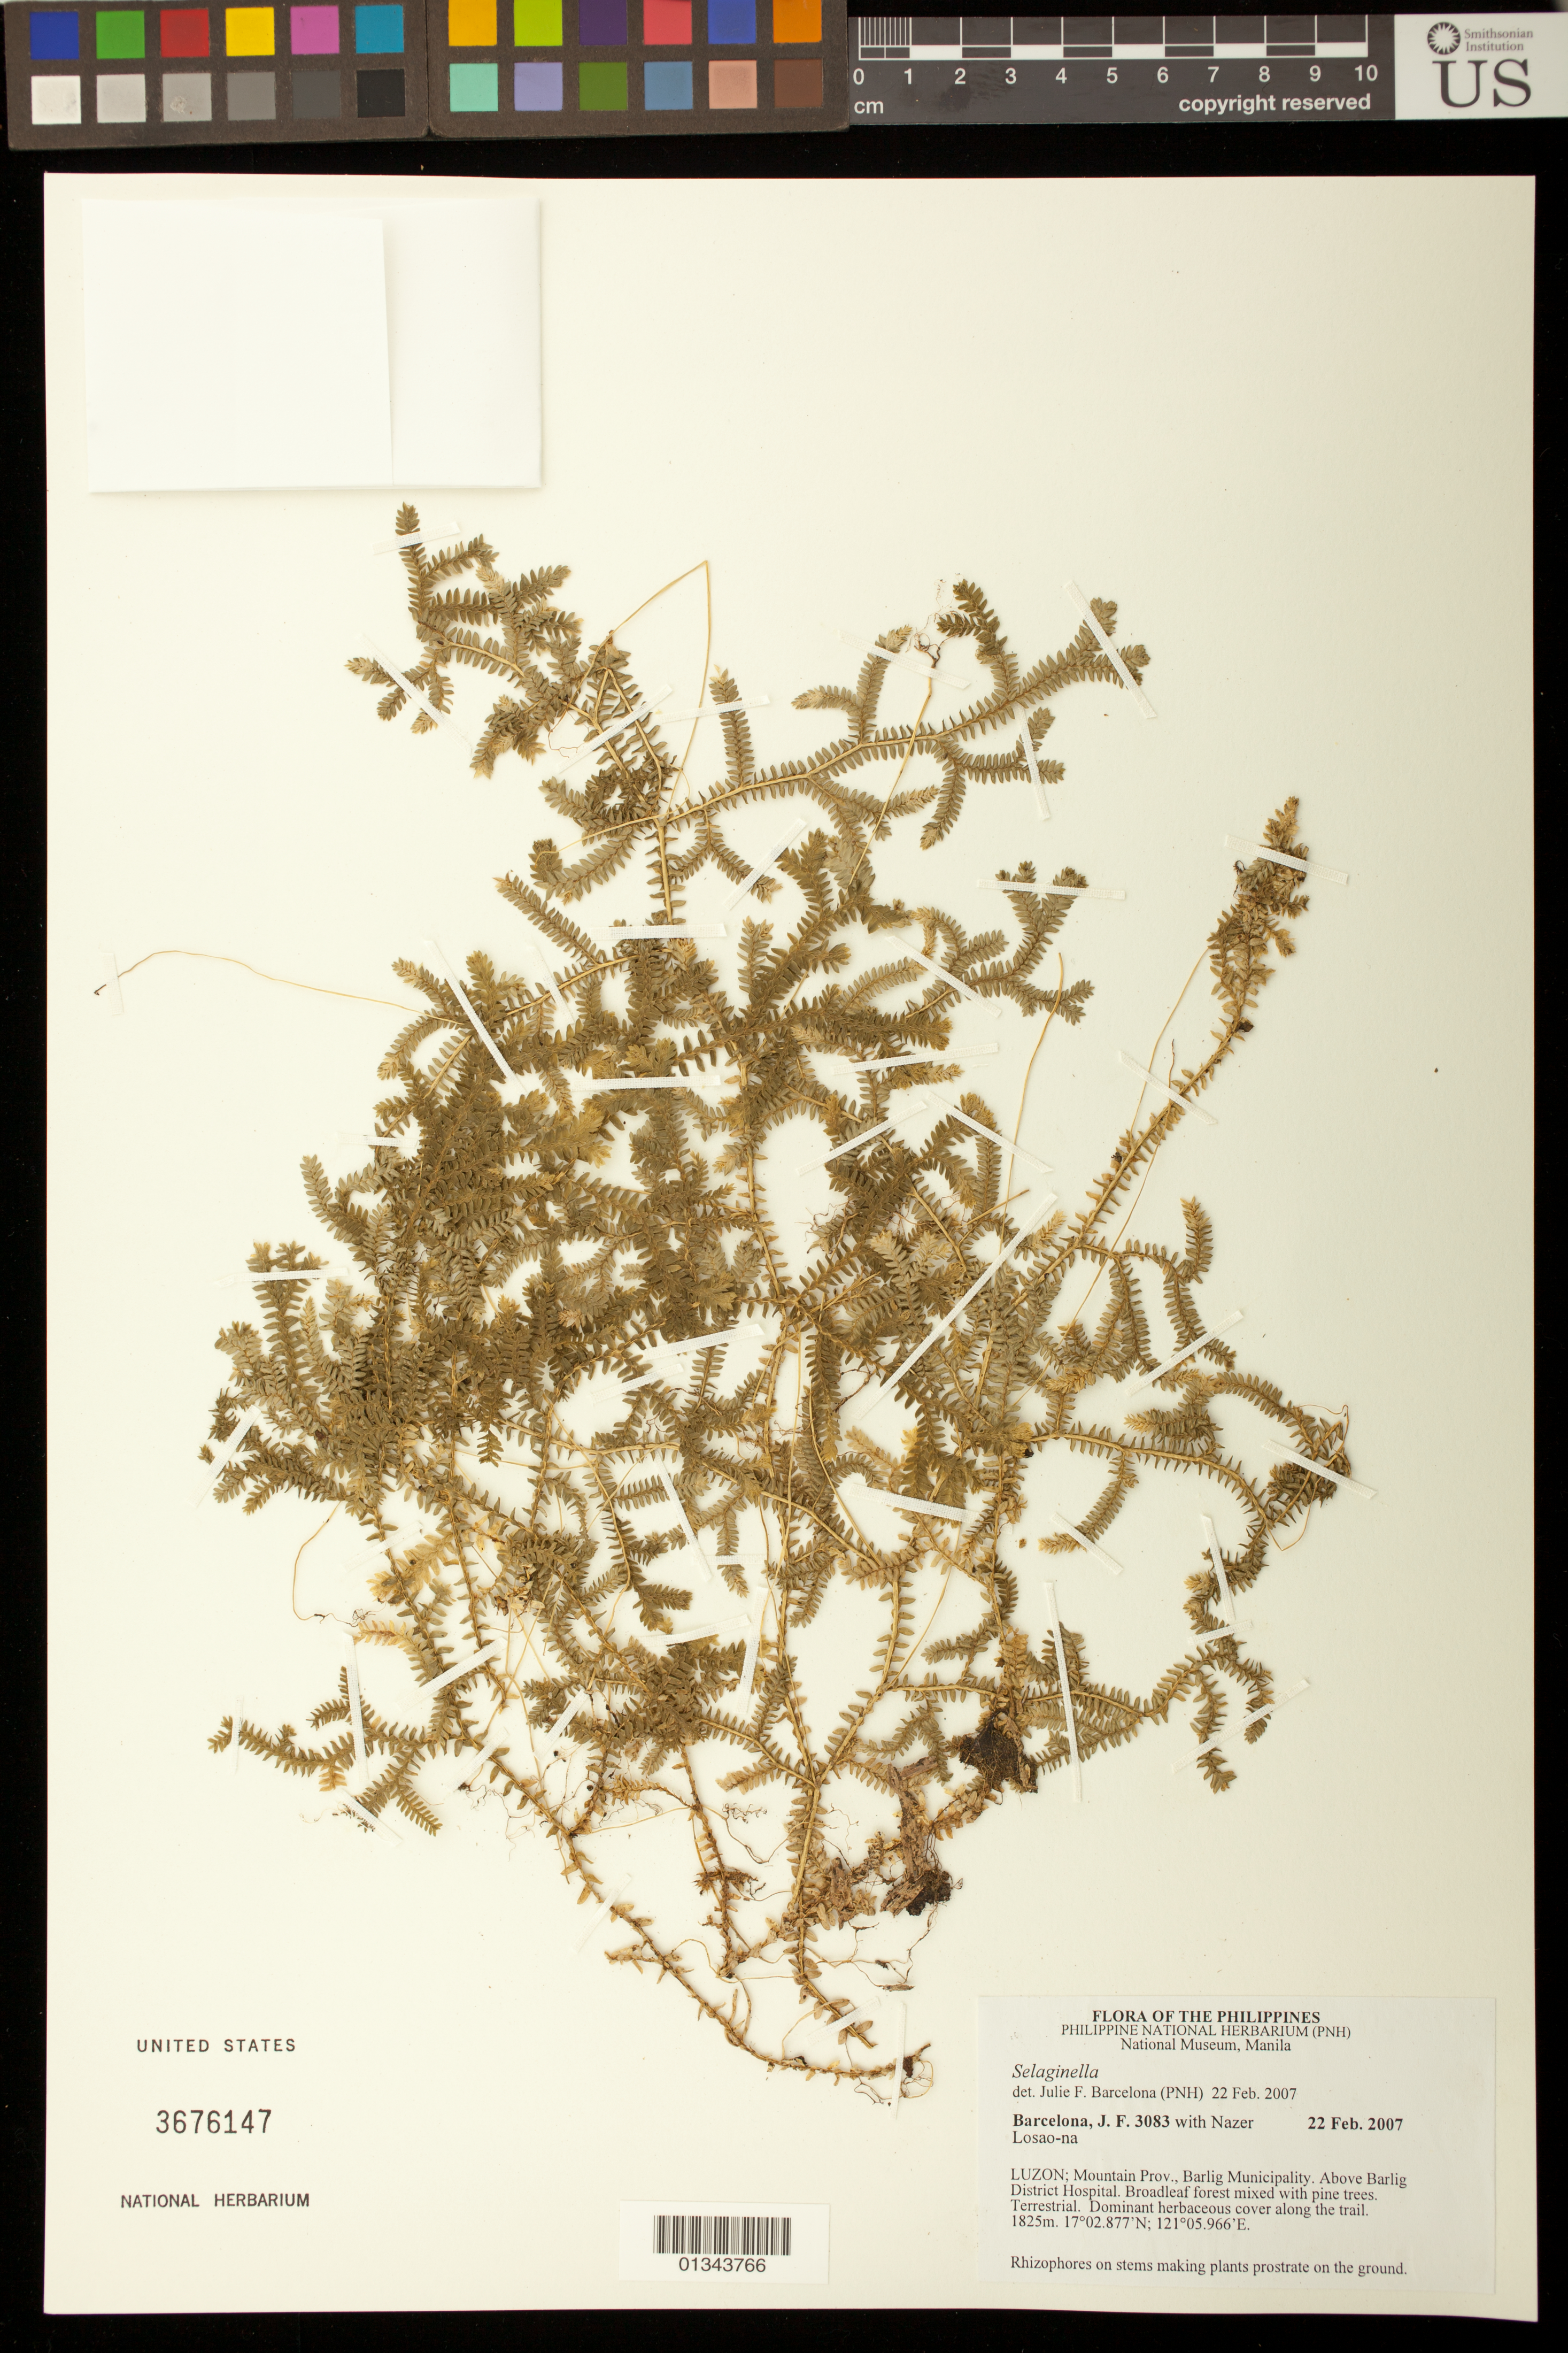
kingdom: Plantae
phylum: Tracheophyta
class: Lycopodiopsida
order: Selaginellales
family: Selaginellaceae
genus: Selaginella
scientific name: Selaginella sp.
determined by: Barcelona, J. F.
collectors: J. F. Barcelona & N. Losao-na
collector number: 3083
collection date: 2007-02-22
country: Philippines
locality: Luzon: Mountain Prov., Barlig Municipality, Above Barlig District Hospital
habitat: Broadleaf forest mixed with pine trees. Dominant herbaceous cover along the trail.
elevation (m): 1825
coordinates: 17 02.877 N, 121 05.966 E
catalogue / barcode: US 3676147